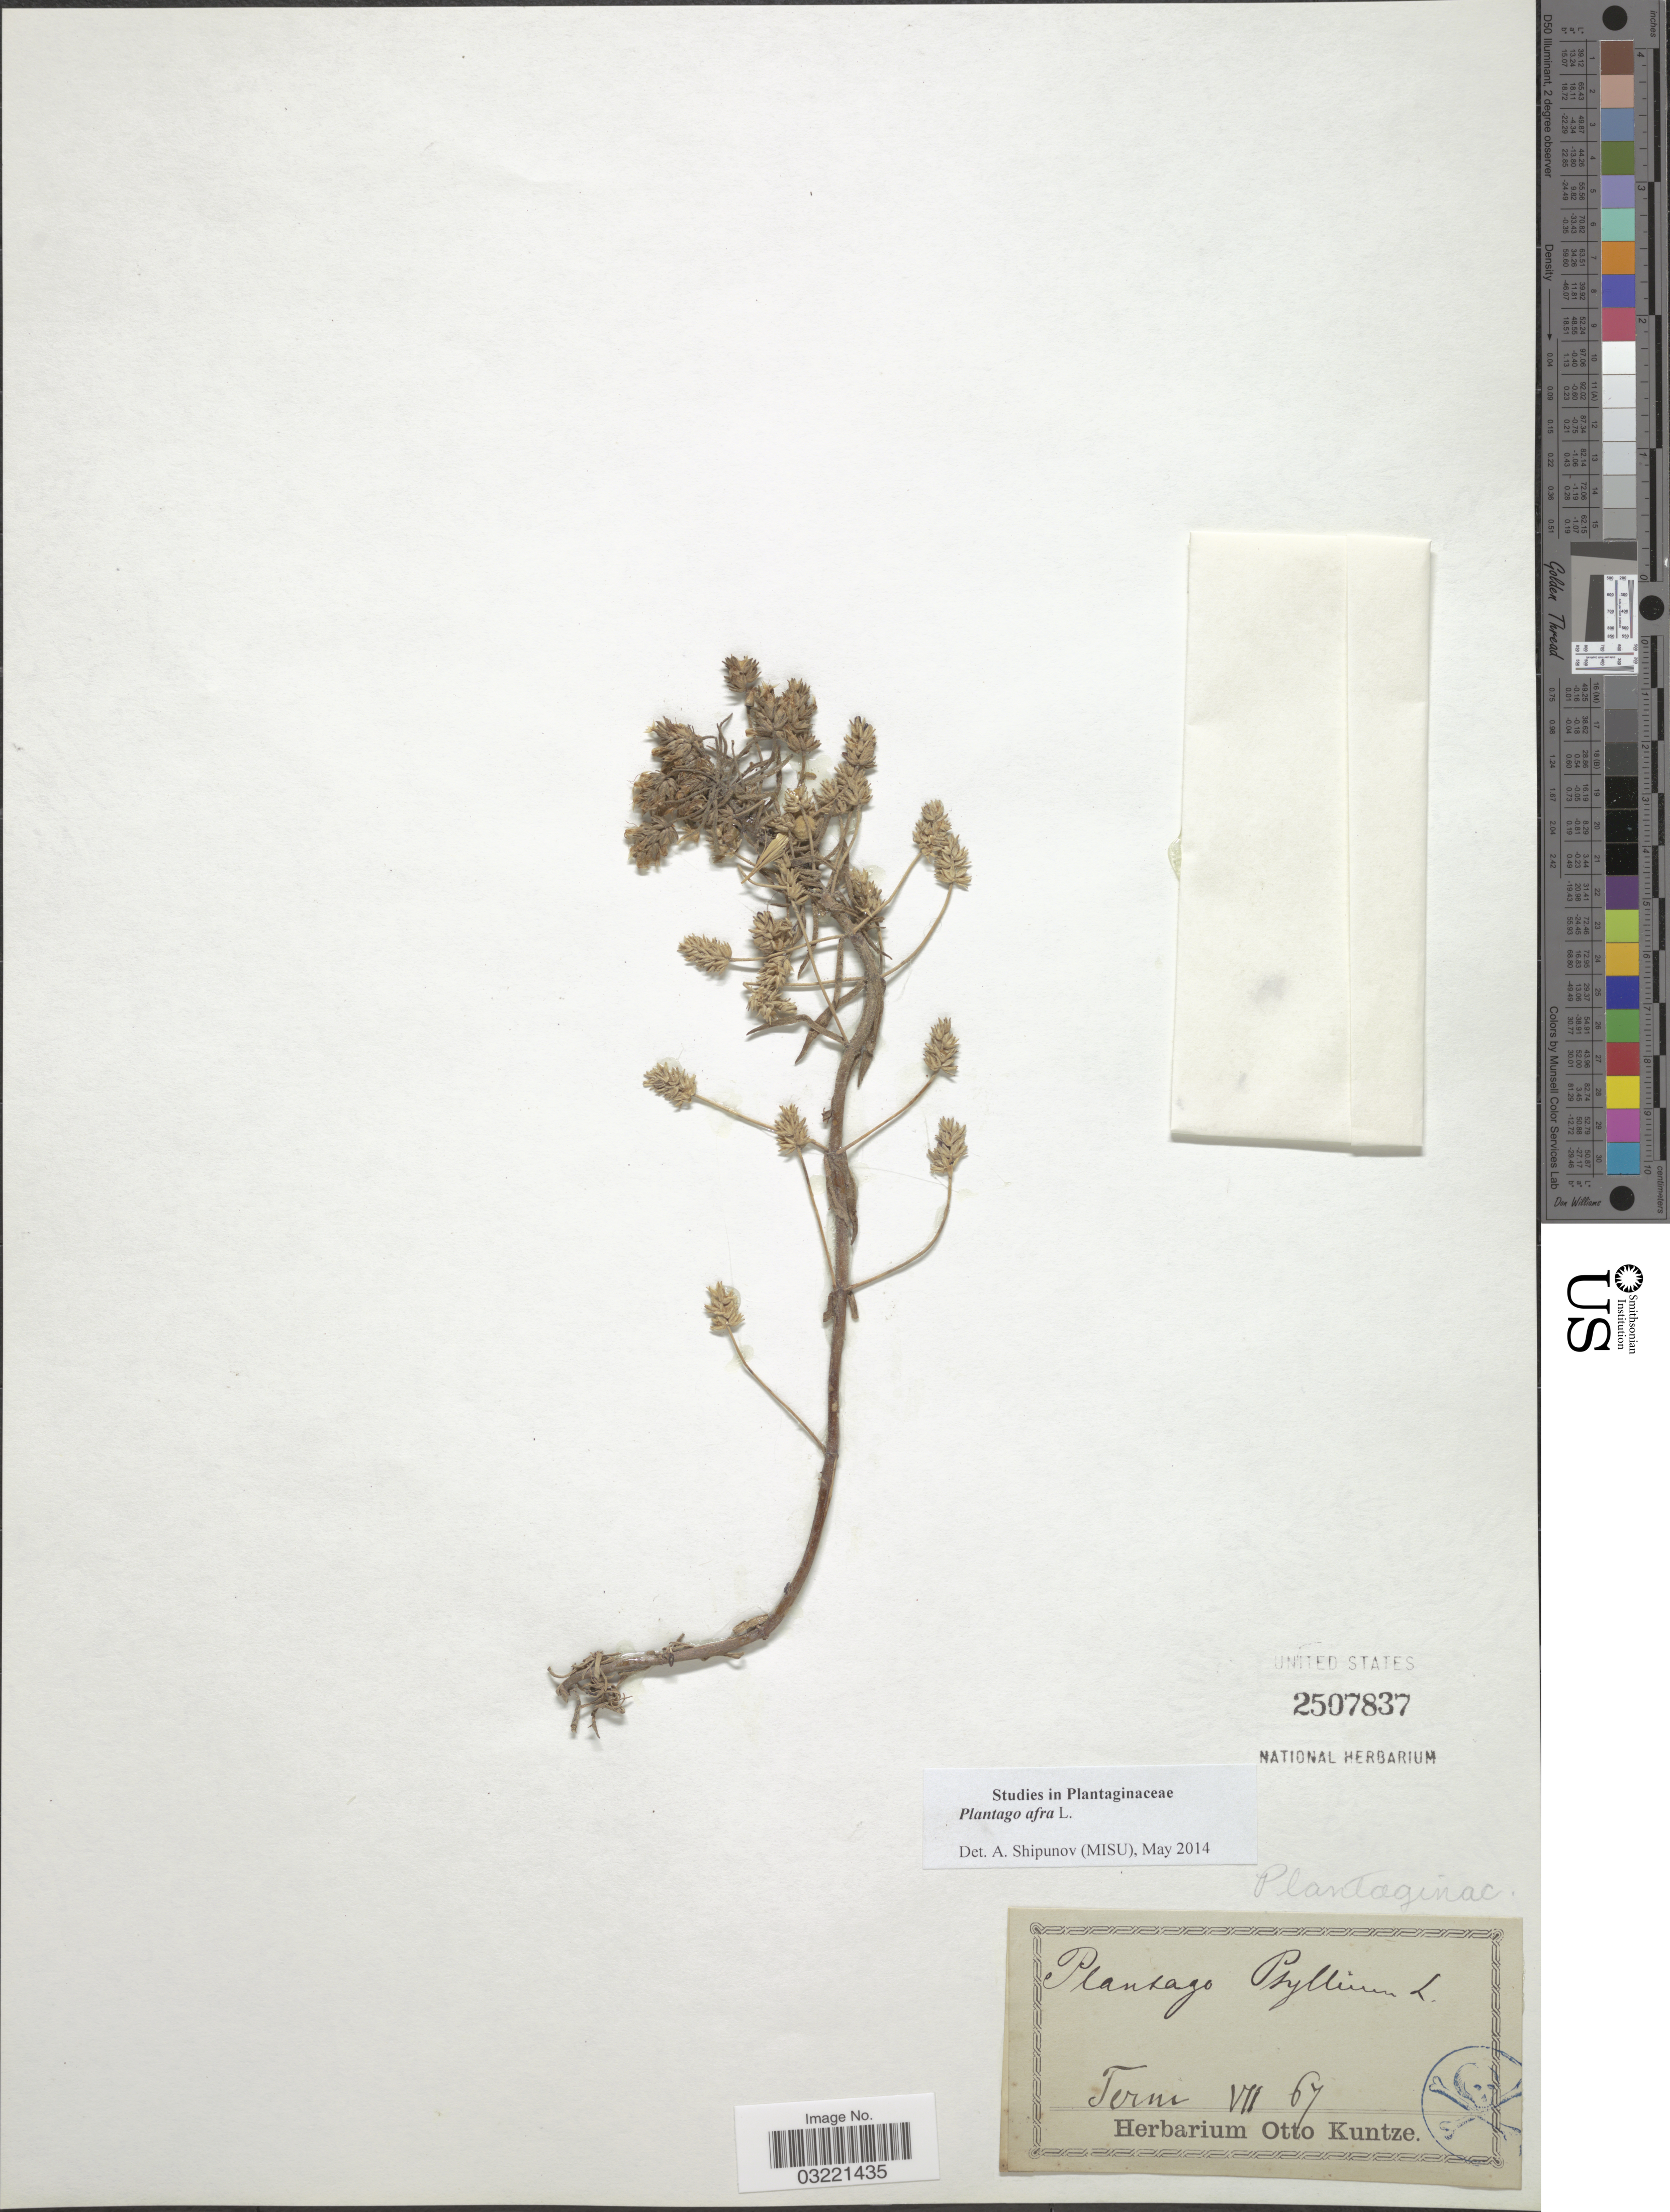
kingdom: Plantae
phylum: Tracheophyta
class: Magnoliopsida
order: Lamiales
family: Plantaginaceae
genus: Plantago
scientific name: Plantago afra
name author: L.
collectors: ex herb. Otto Kuntze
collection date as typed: Transcribed d/m/y: /7/67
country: Italy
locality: Terni.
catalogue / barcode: US 2507837